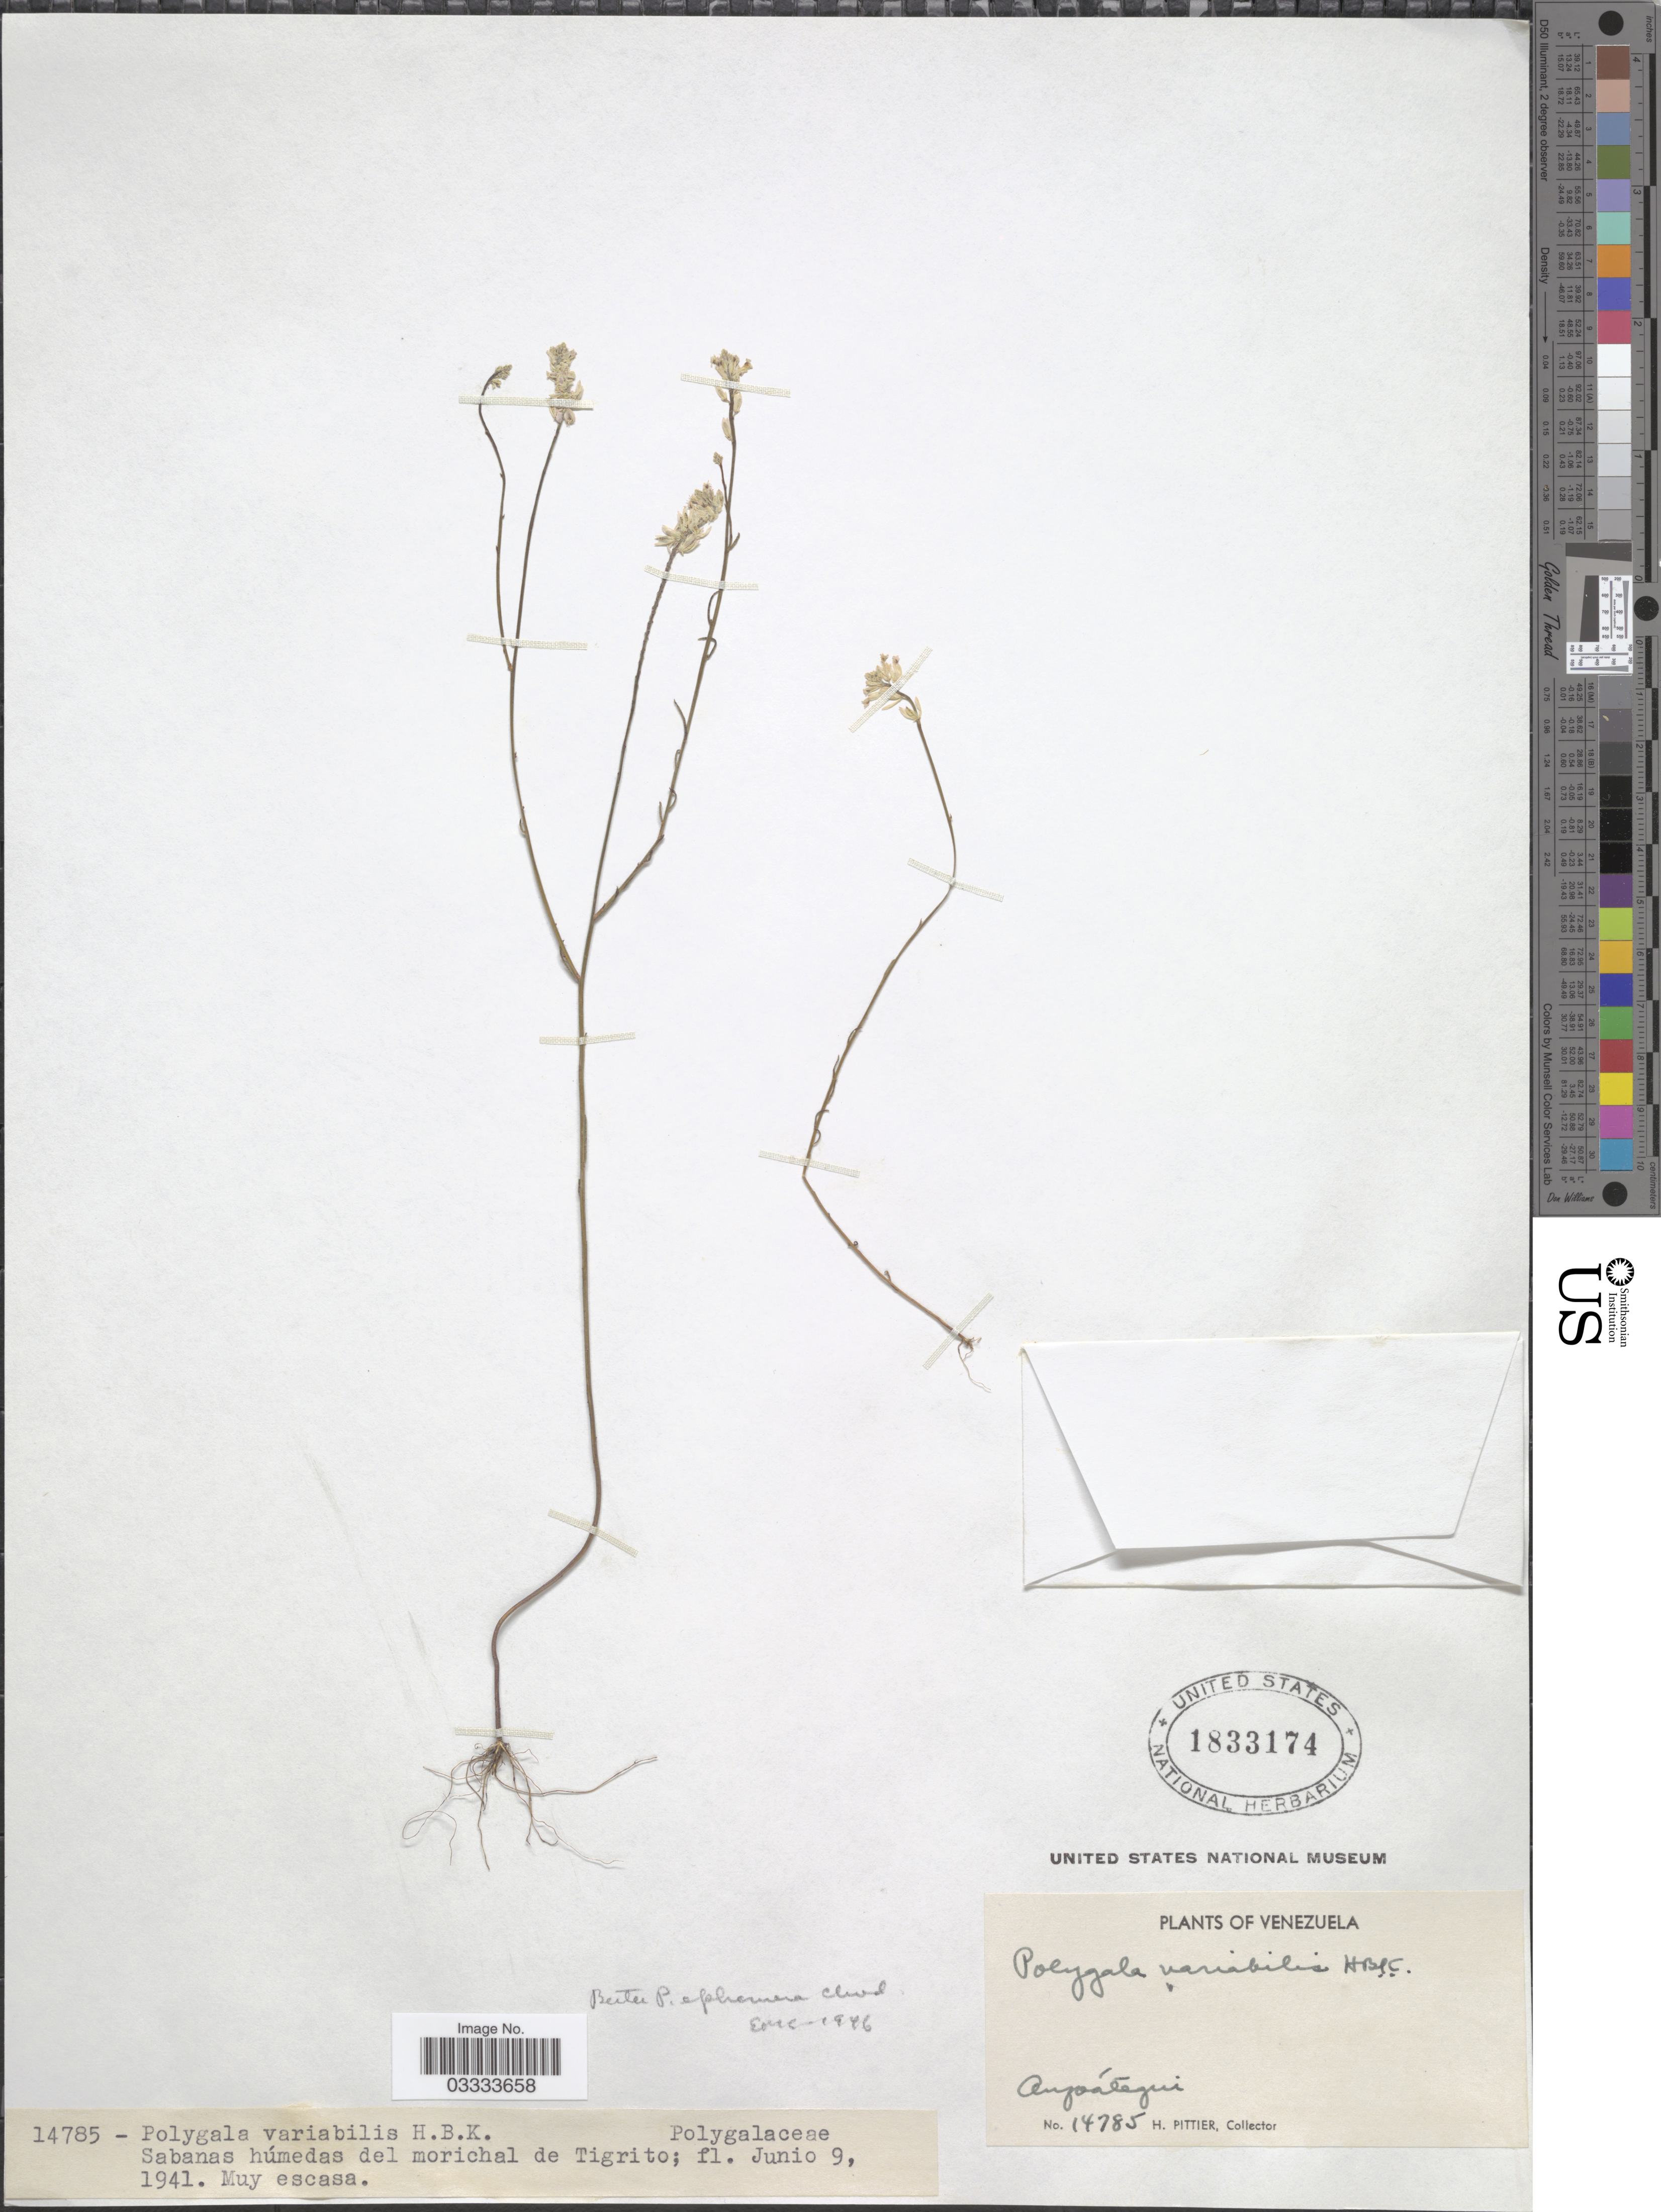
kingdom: Plantae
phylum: Tracheophyta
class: Magnoliopsida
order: Fabales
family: Polygalaceae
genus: Polygala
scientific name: Polygala longicaulis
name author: Kunth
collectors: H. F. Pittier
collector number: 14785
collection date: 1941-06-09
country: Venezuela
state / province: Anzoategui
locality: Sabanas húmedas del morichal de Tigrito.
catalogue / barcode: US 1833174